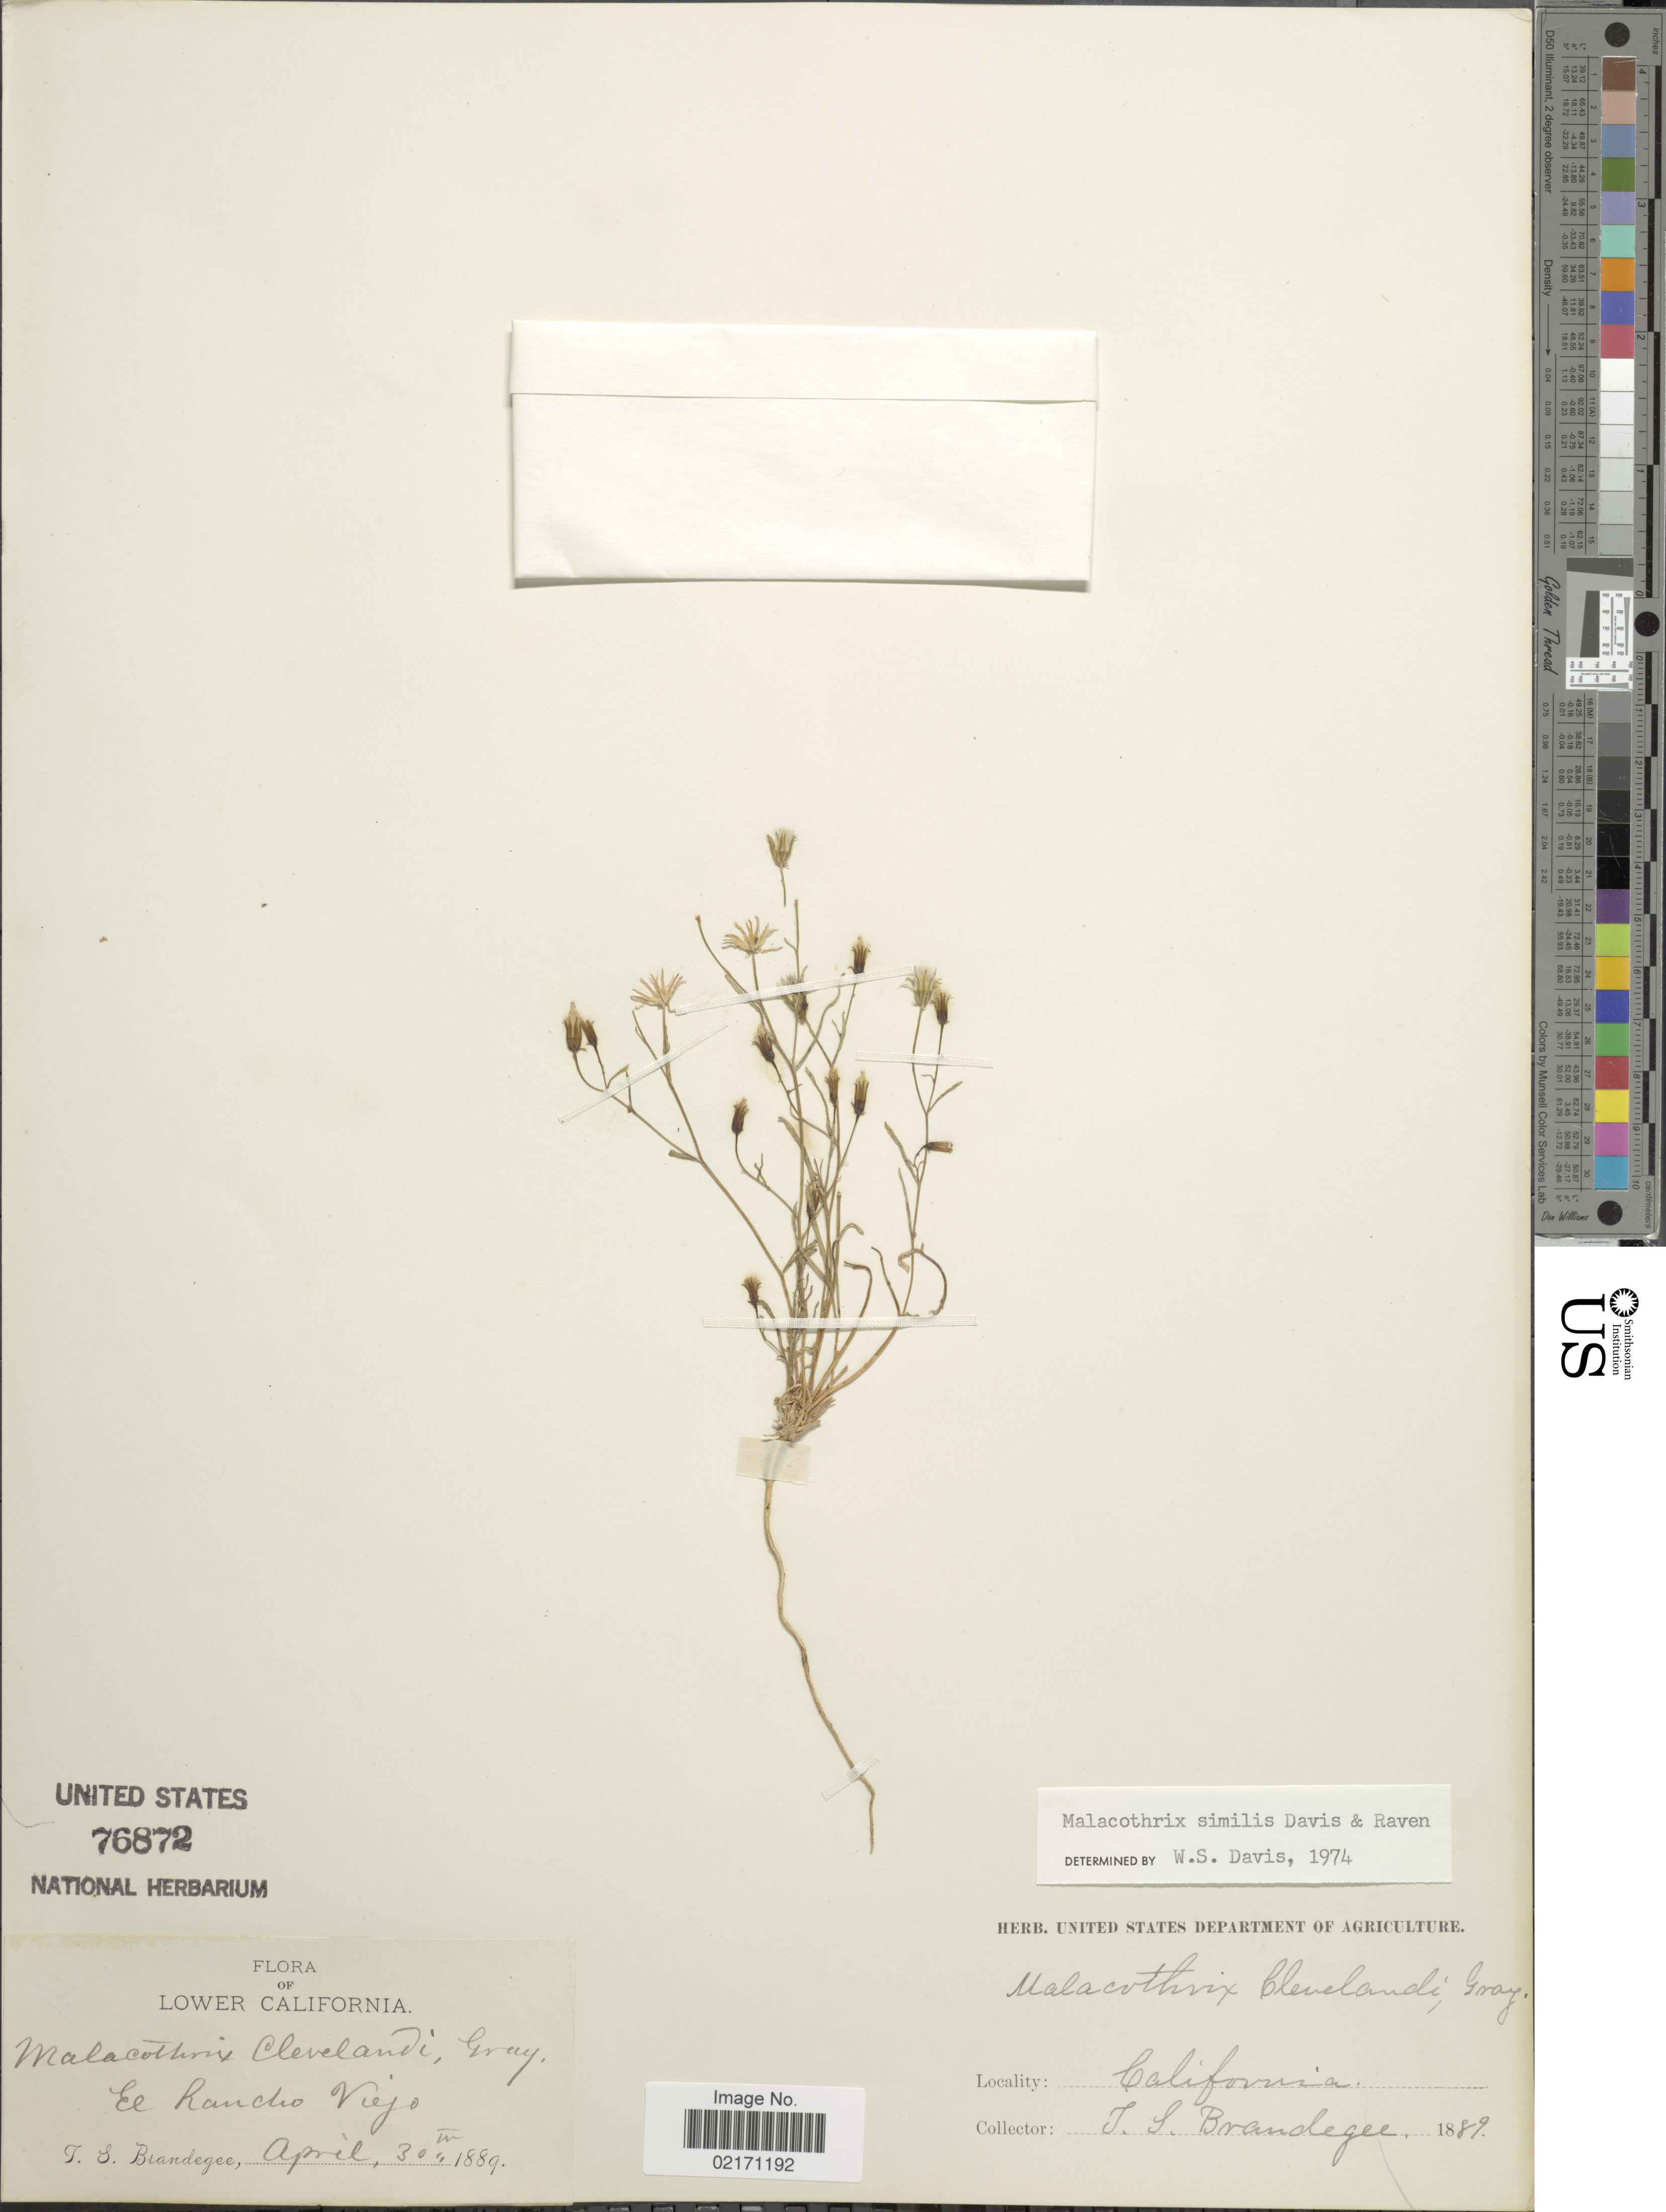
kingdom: Plantae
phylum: Tracheophyta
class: Magnoliopsida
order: Asterales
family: Asteraceae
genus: Malacothrix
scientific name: Malacothrix similis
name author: W.S. Davis &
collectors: T. S. Brandegee (herbarium)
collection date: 1889-04-30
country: Mexico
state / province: Baja California Norte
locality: Lower California, El Rancho Viejo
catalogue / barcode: US 76872